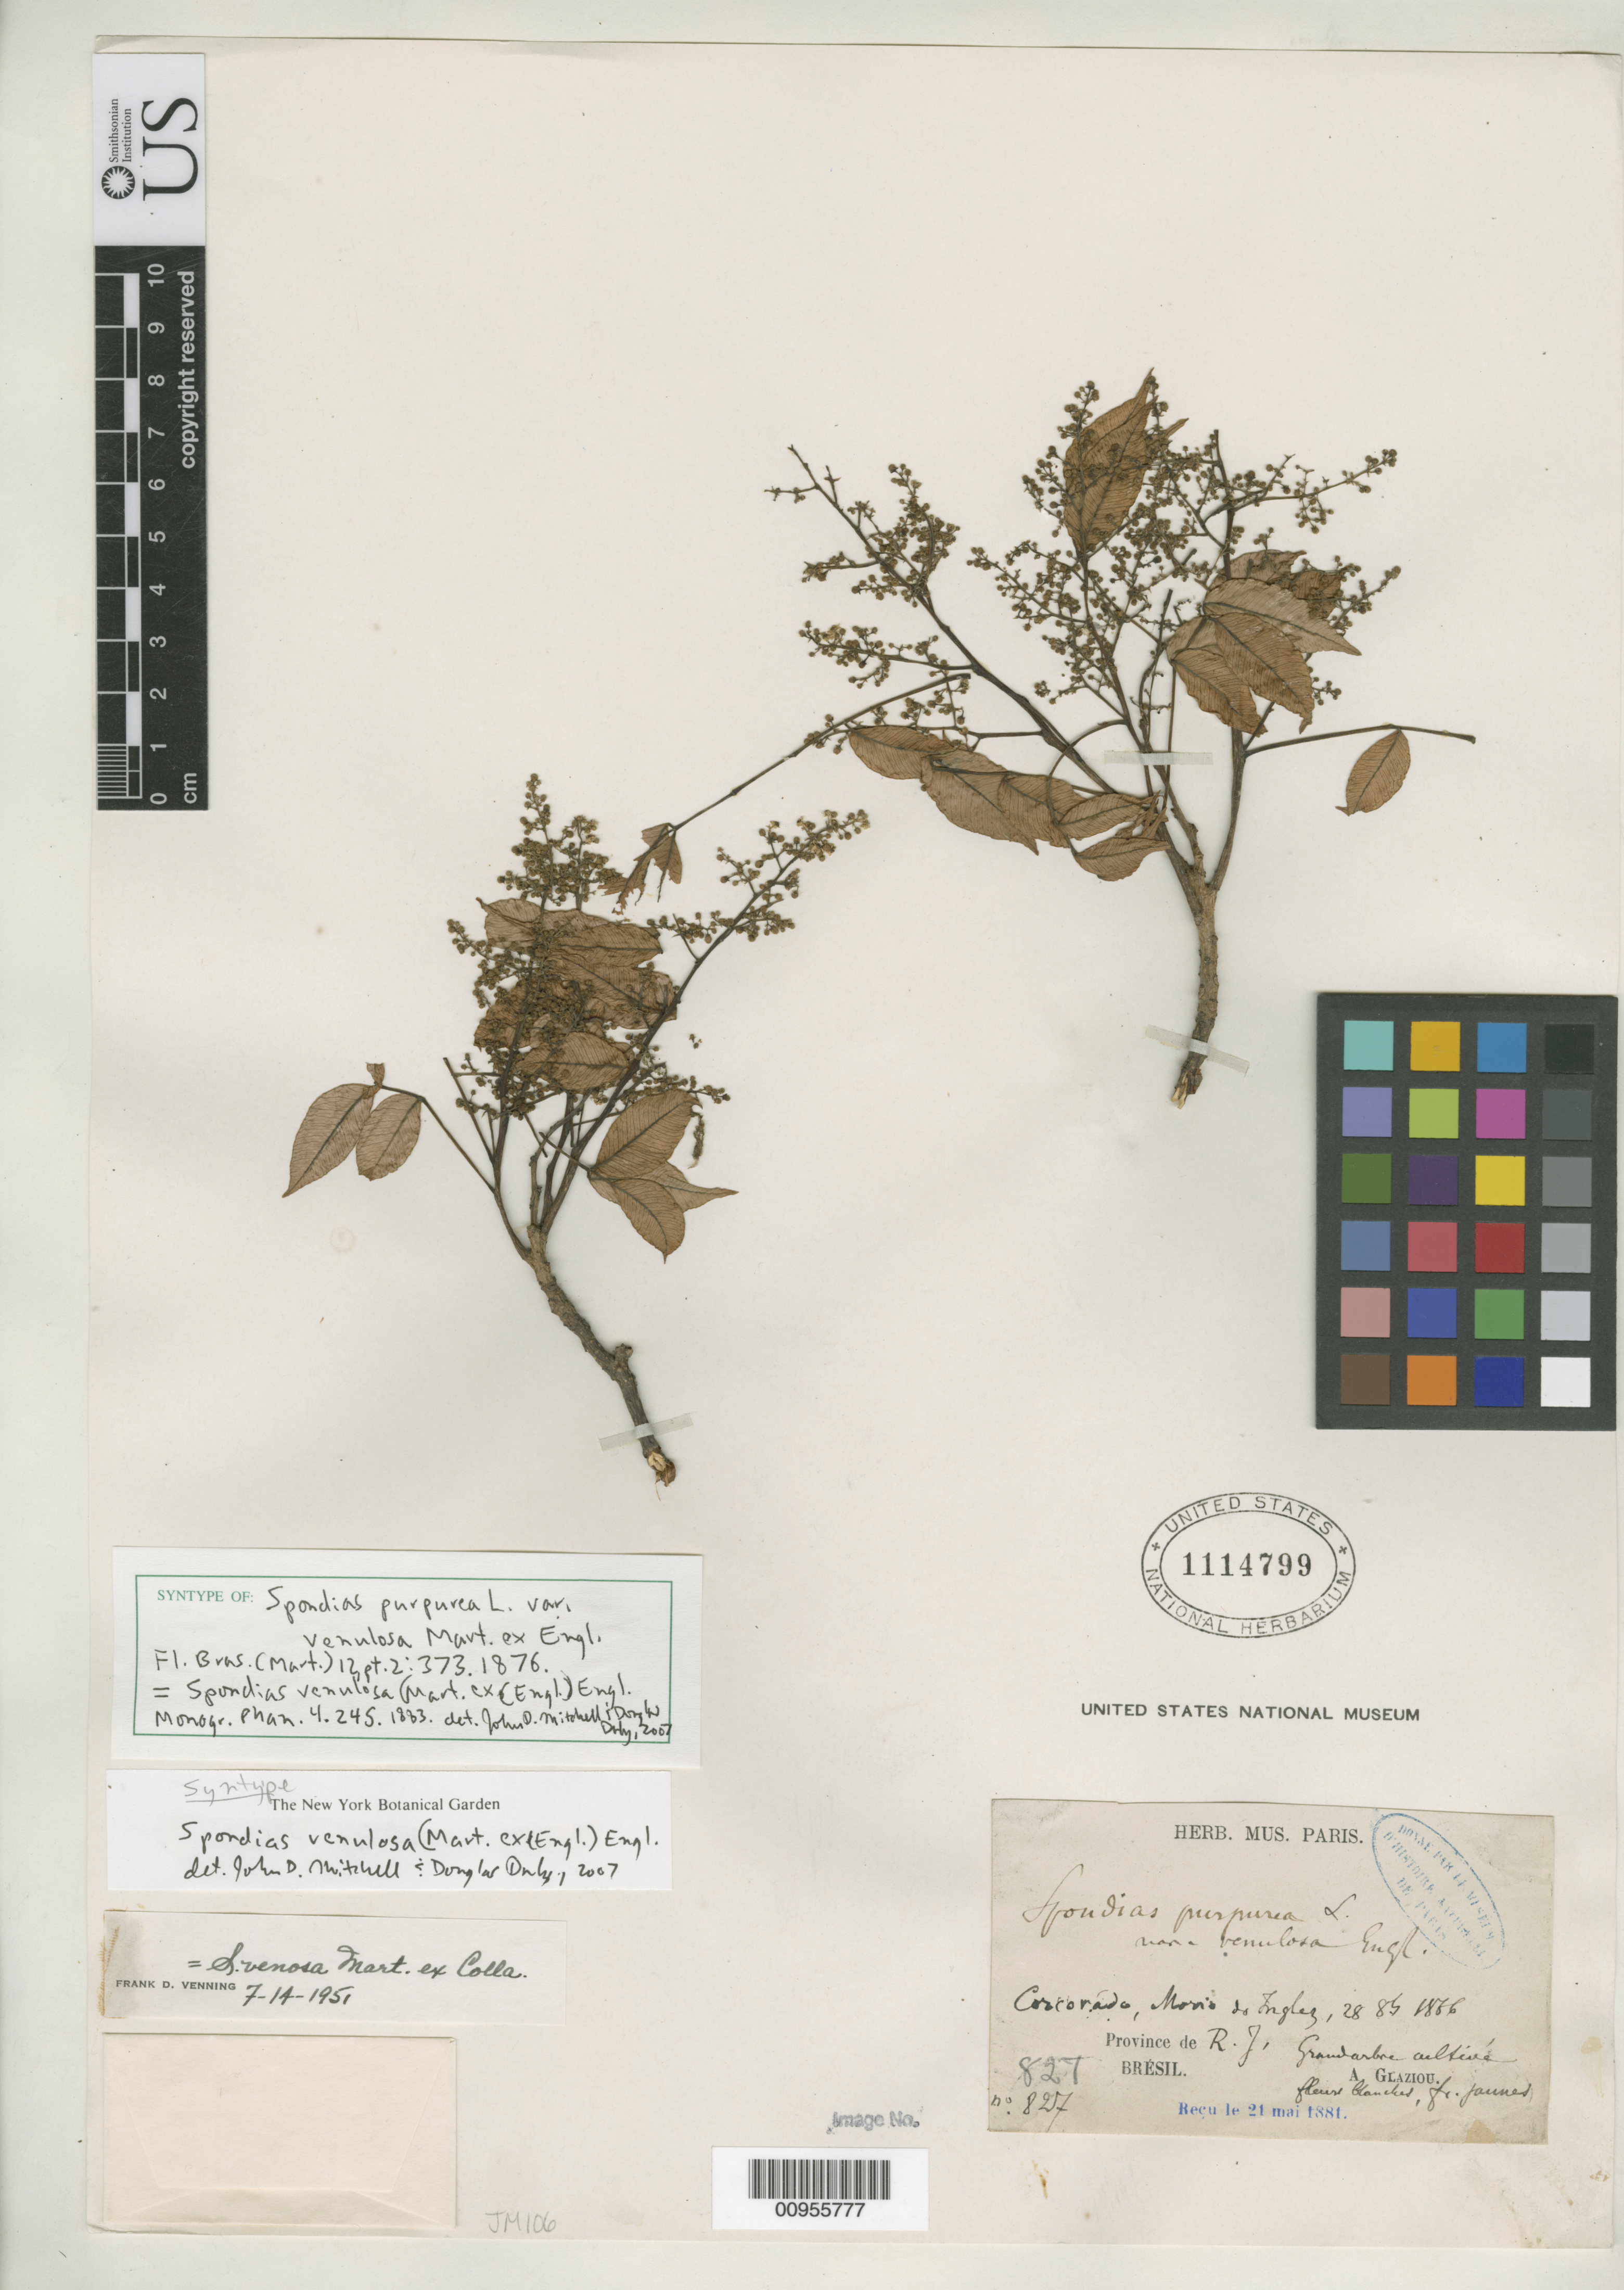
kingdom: Plantae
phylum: Tracheophyta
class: Magnoliopsida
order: Sapindales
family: Anacardiaceae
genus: Spondias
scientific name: Spondias purpurea var. venulosa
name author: Mart. ex Engl. in Mart.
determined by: Mitchell, J. D.; Daly, D. C.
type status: Syntype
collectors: A. F. M. Glaziou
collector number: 827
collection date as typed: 1866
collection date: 1866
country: Brazil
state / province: Rio de Janeiro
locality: Corcorado, Mornis do Inglez.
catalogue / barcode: US 1114799